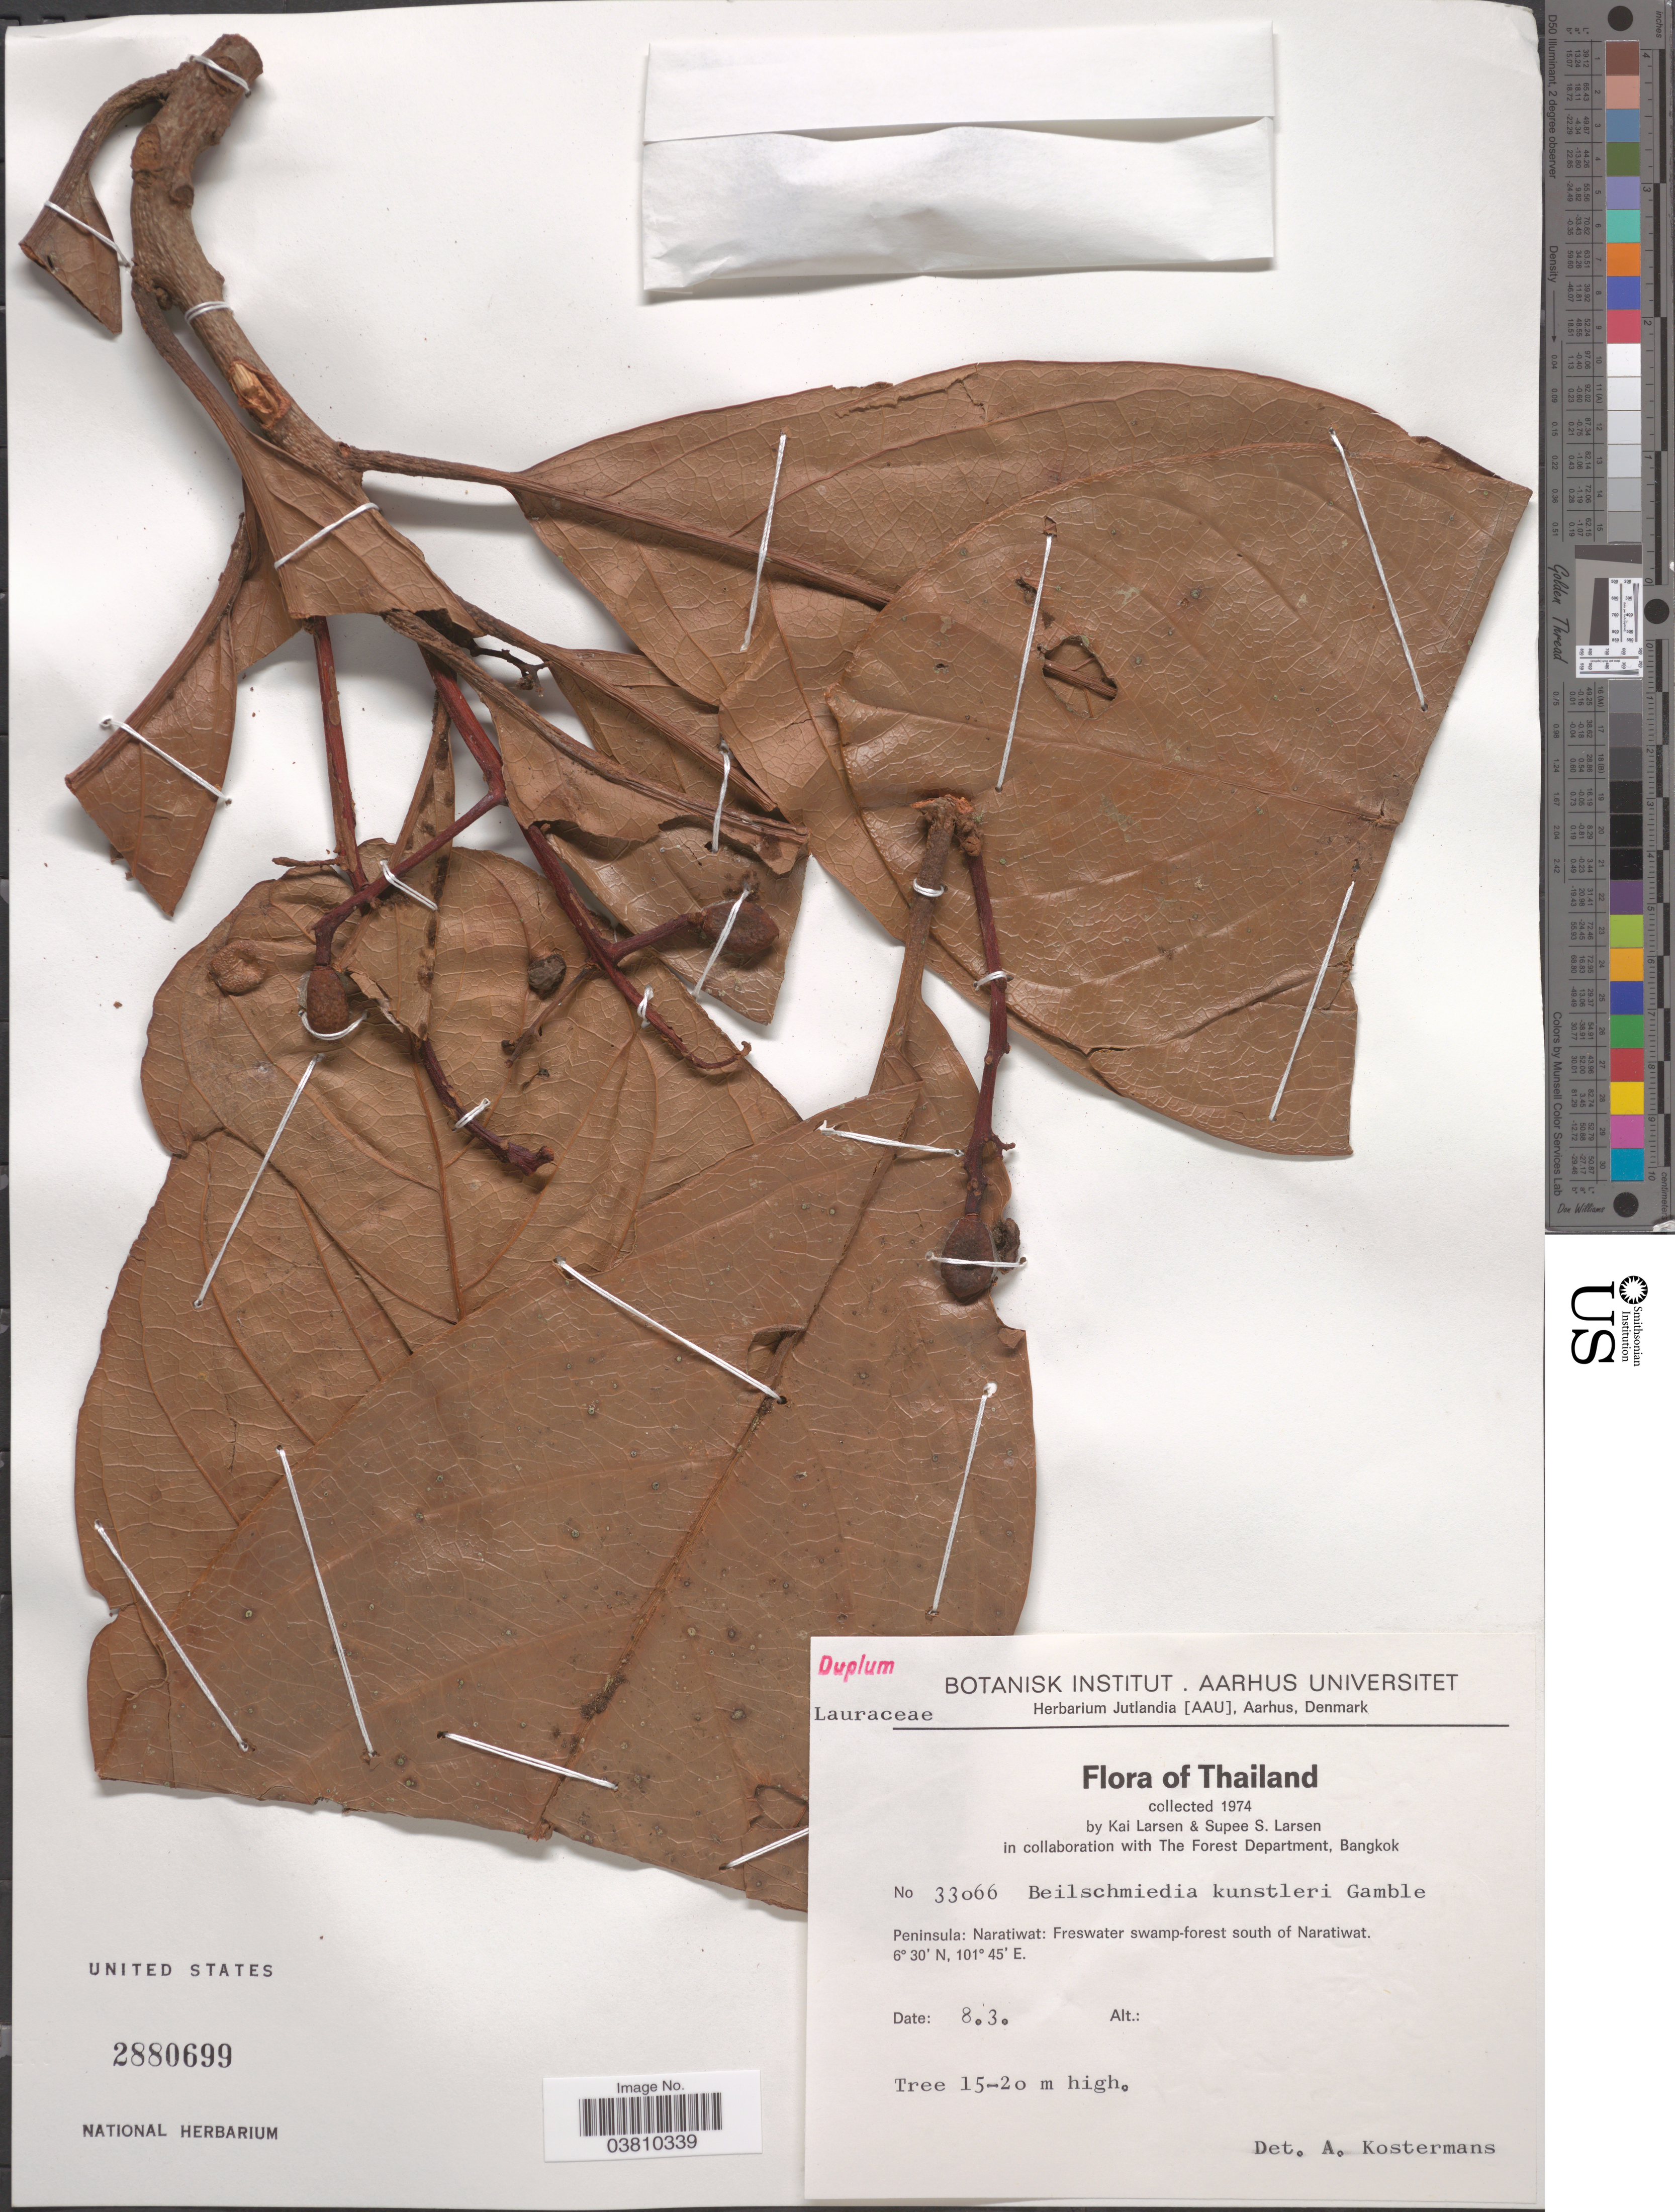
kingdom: Plantae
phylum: Tracheophyta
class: Magnoliopsida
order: Laurales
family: Lauraceae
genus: Beilschmiedia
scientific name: Beilschmiedia kunstleri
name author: Gamble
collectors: K. Larsen & S. Larsen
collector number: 33066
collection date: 1974-03-08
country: Thailand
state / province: Narathiwat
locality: Peninsula: Naratiwat: Freswater swamp-forest south of Naratiwat.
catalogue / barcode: US 2880699